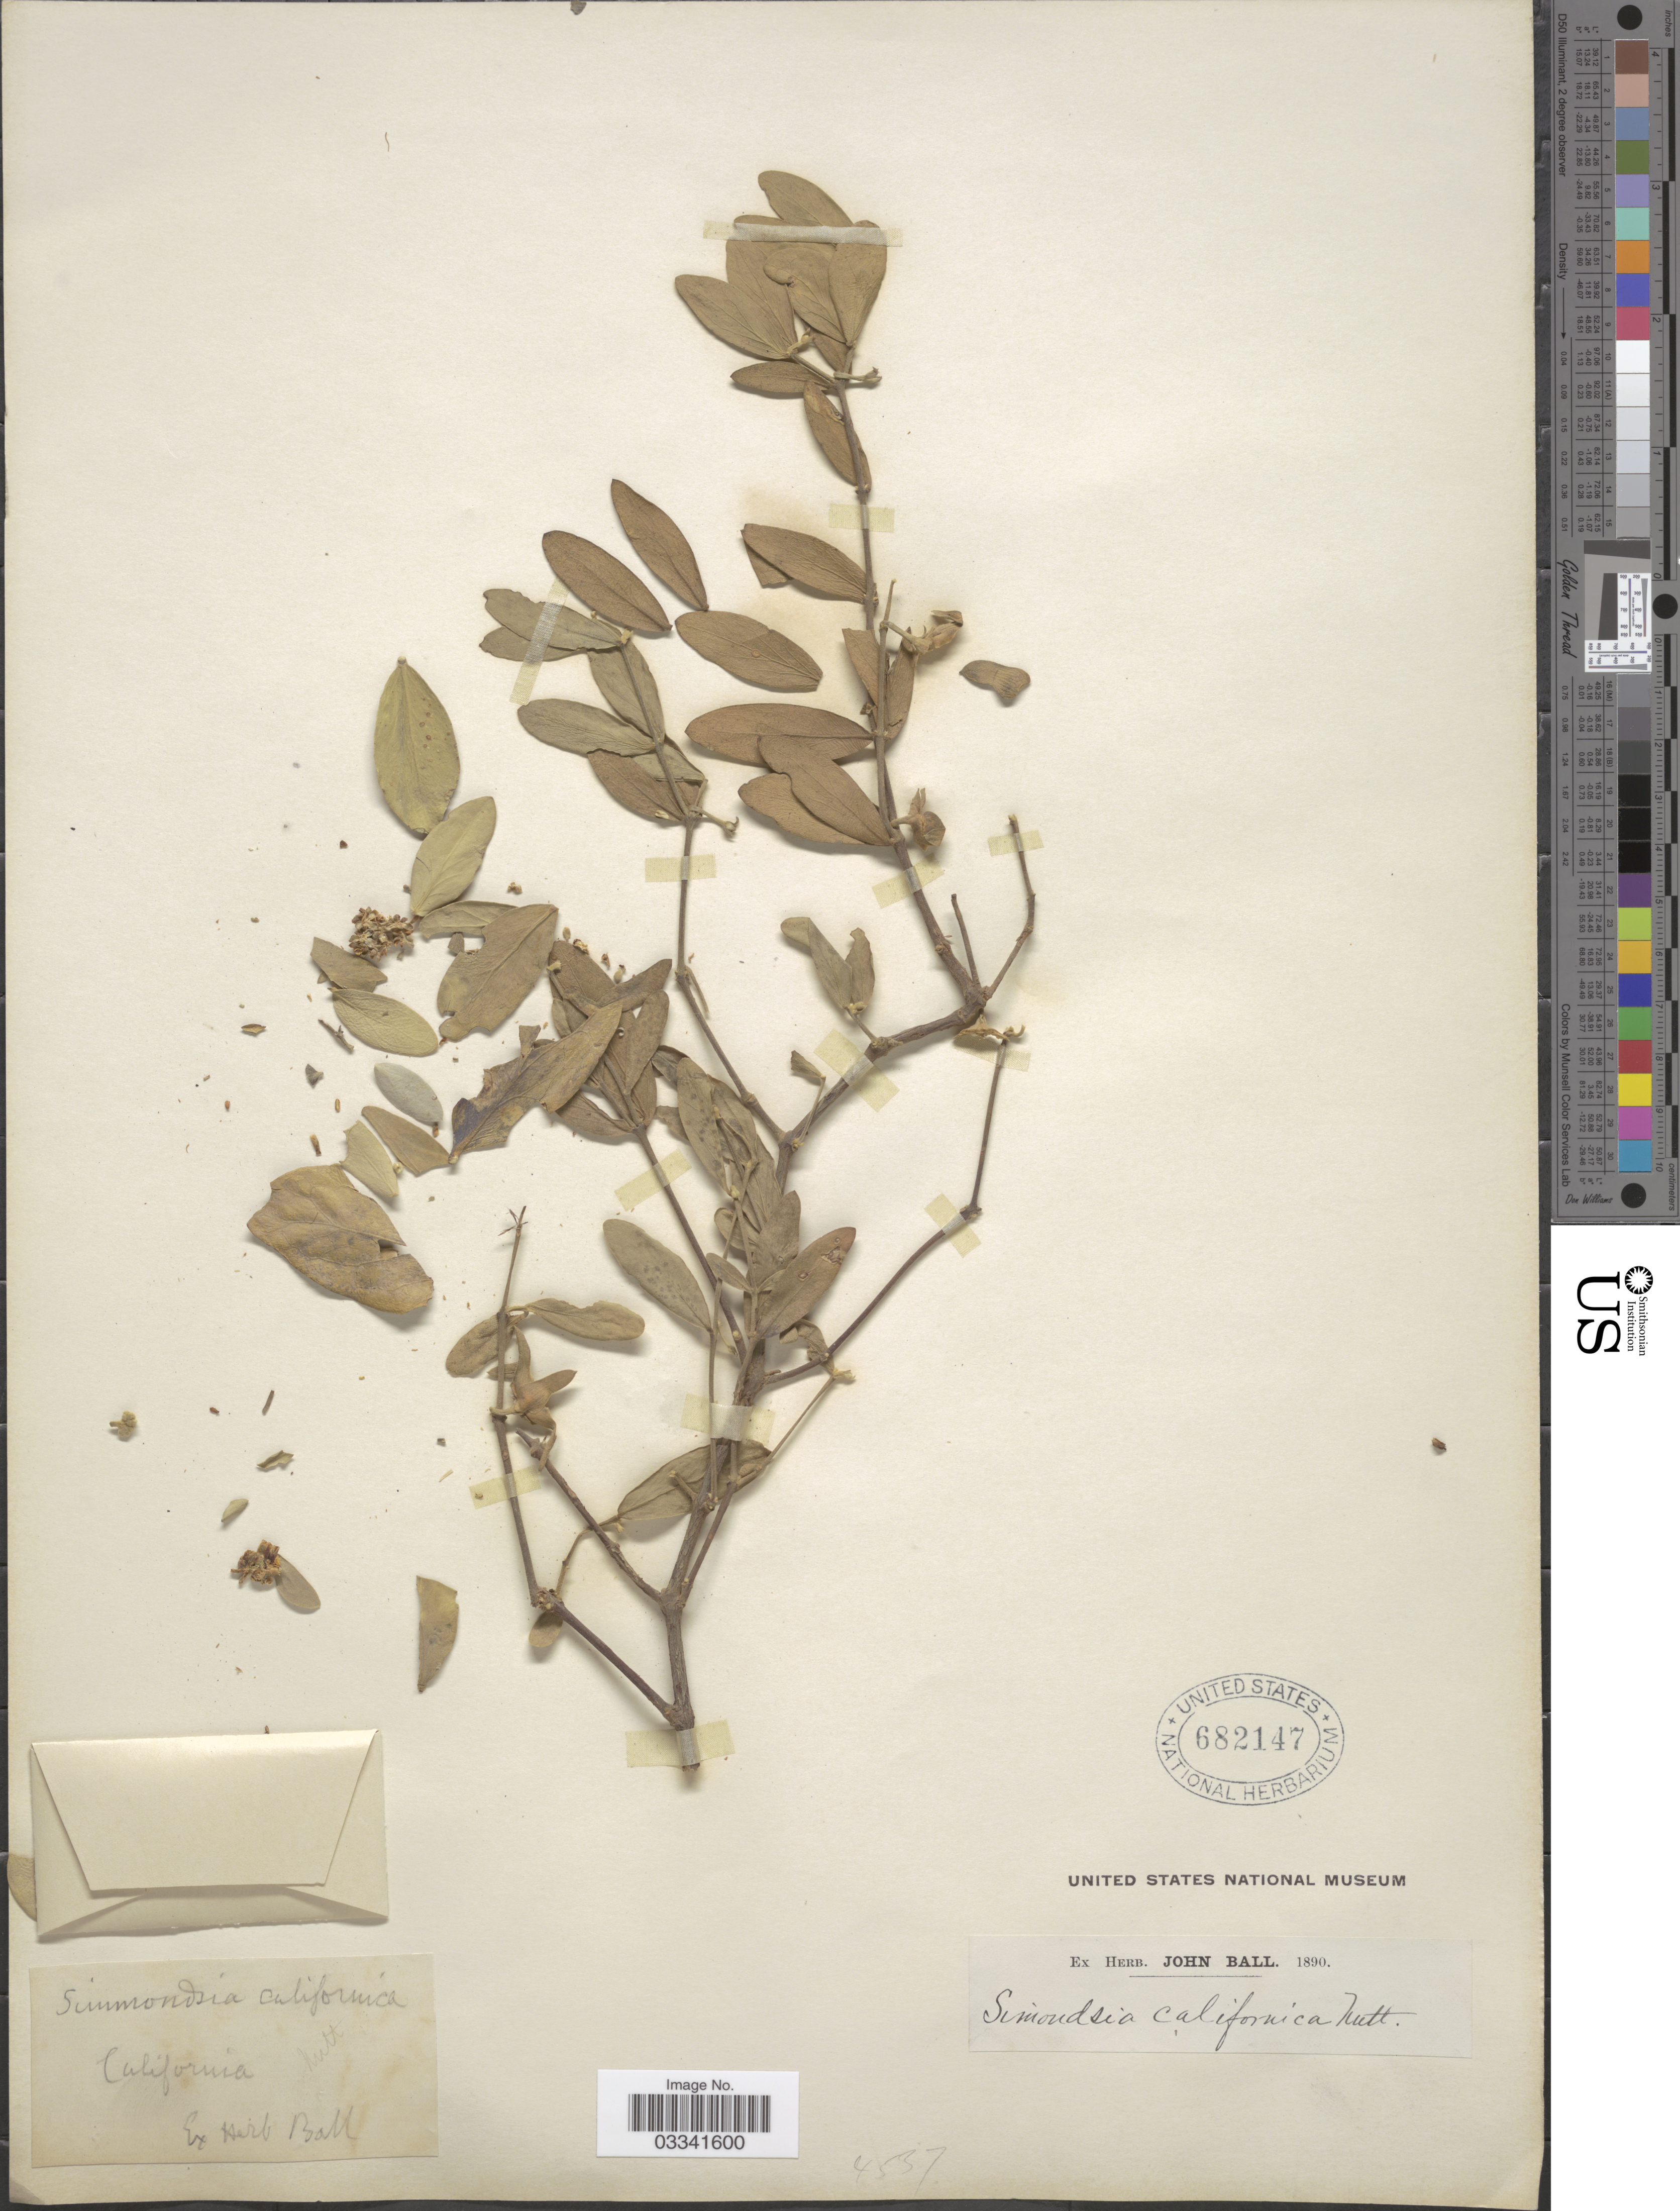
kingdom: Plantae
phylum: Tracheophyta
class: Magnoliopsida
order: Caryophyllales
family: Simmondsiaceae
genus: Simmondsia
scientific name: Simmondsia chinensis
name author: (Link) C.K. Schneid.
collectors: ex herb. John Ball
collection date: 1890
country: United States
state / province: California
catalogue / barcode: US 682147